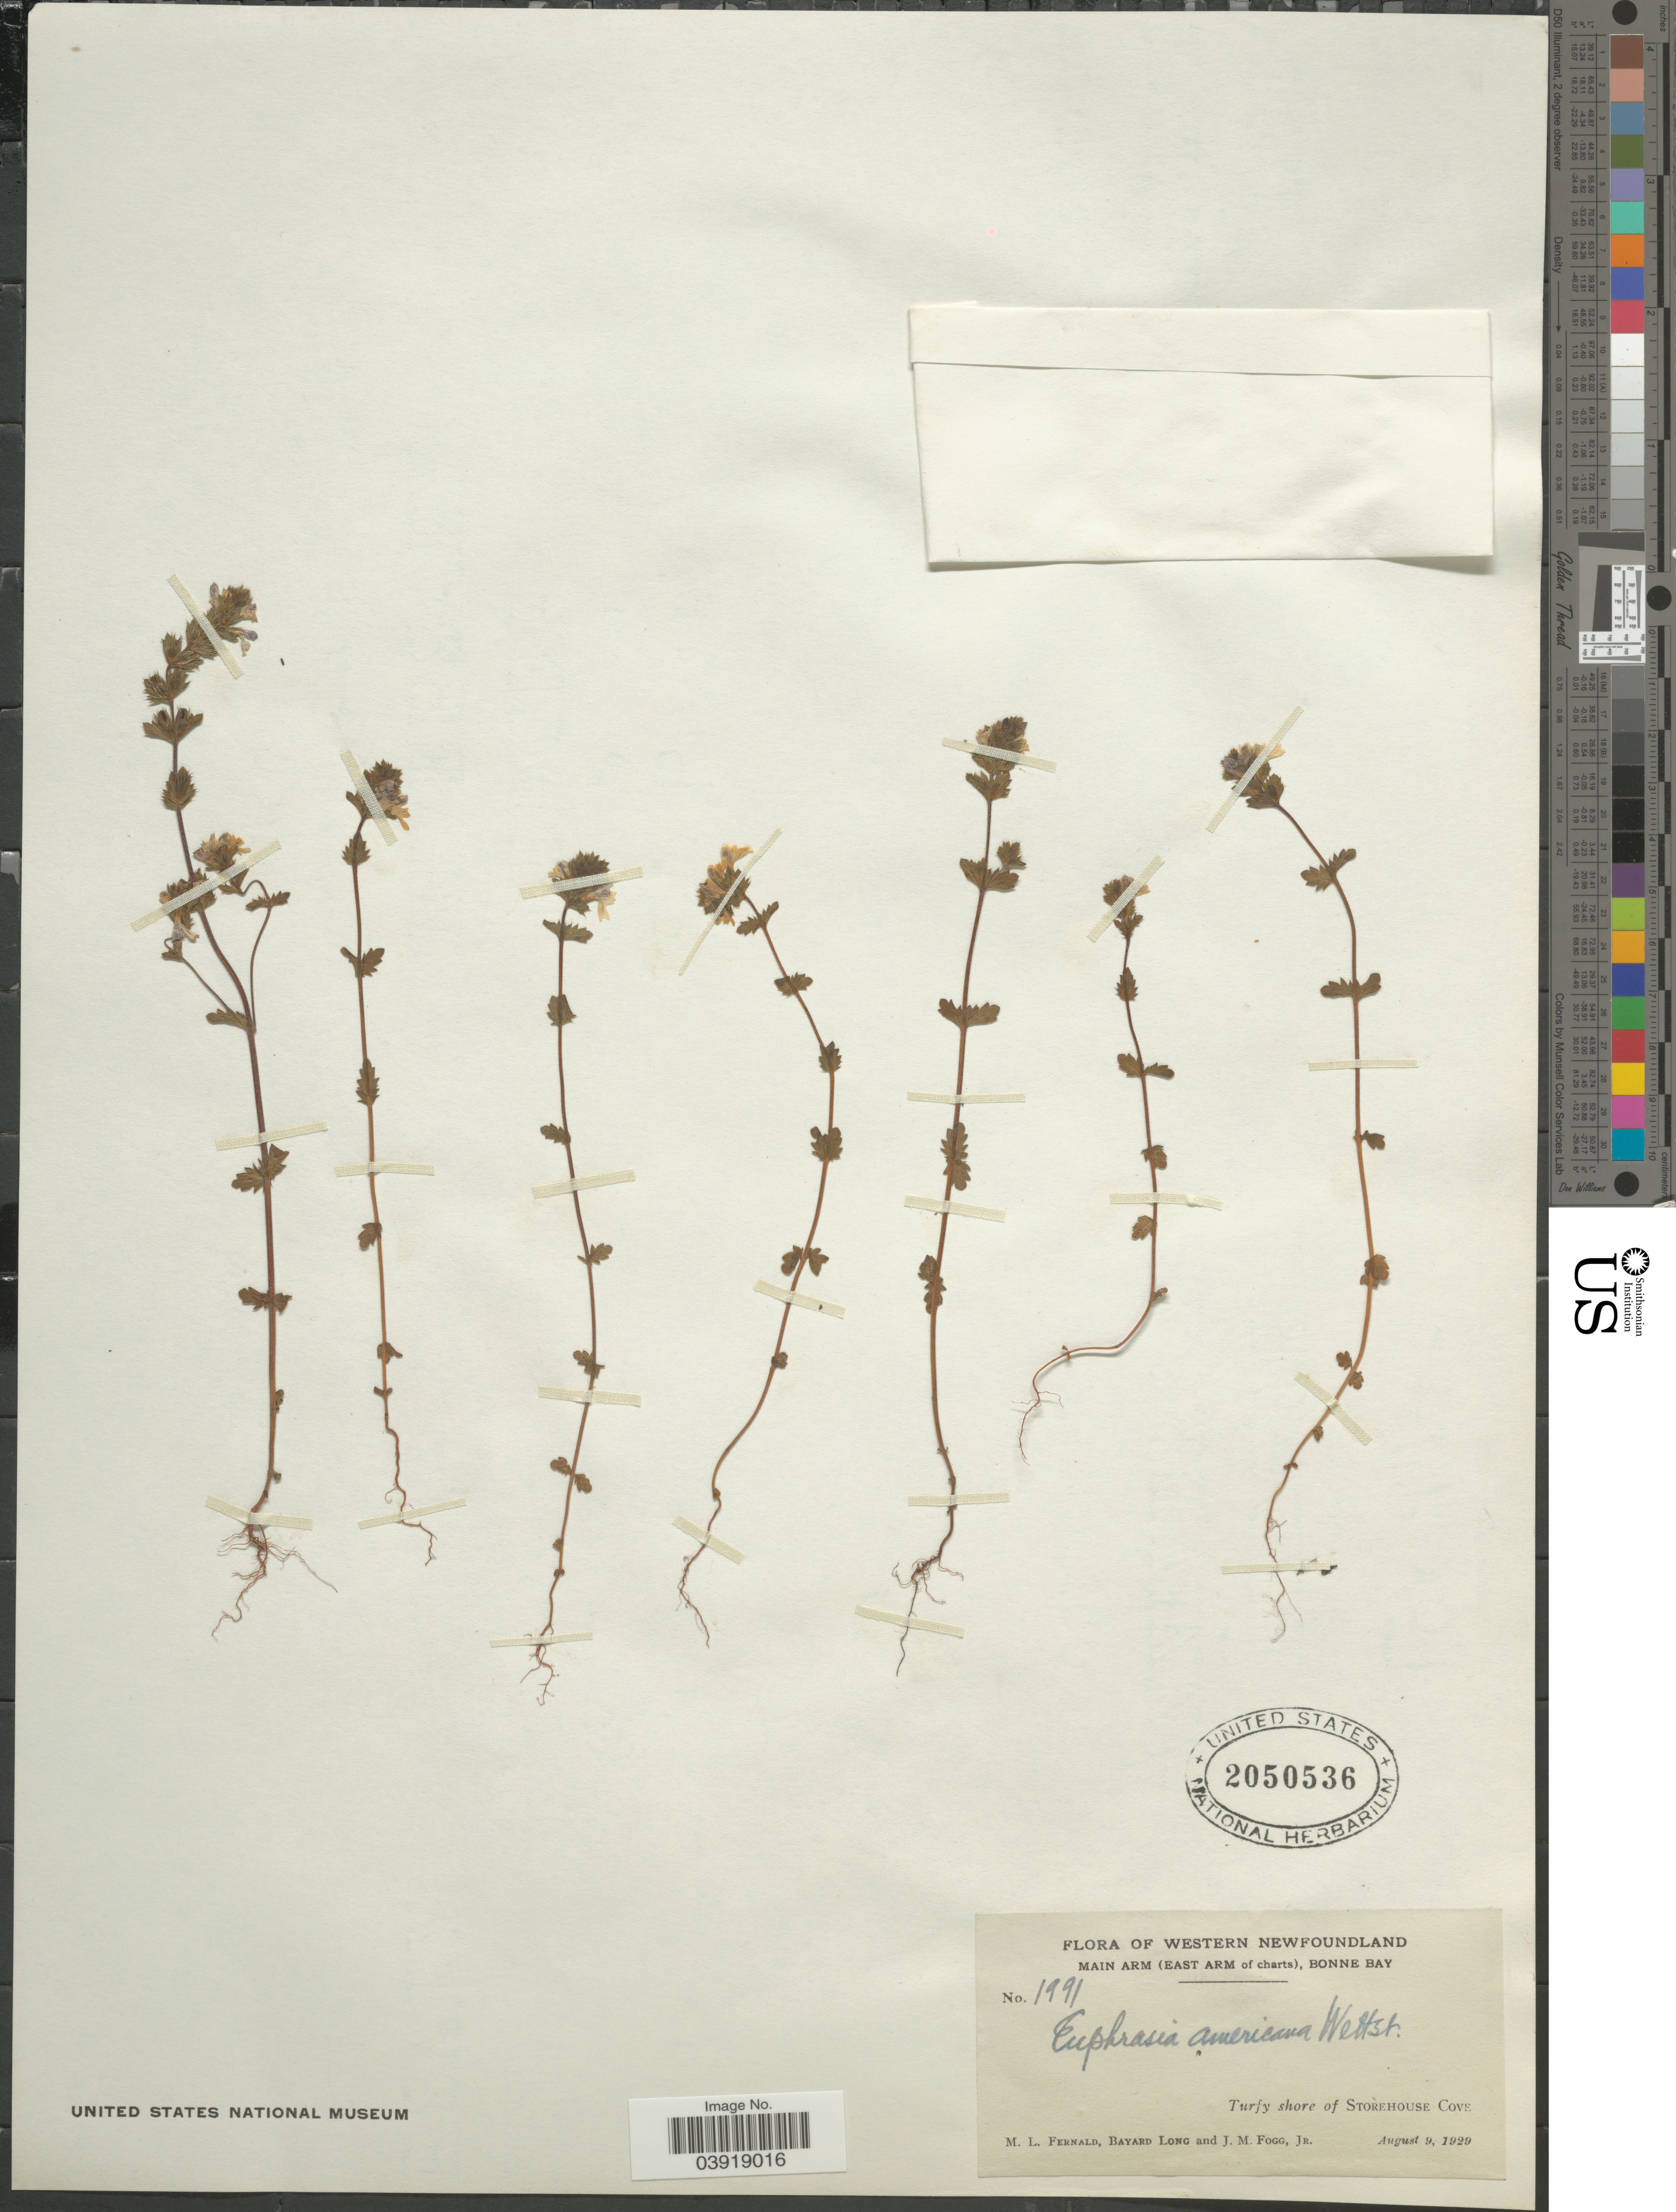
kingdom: Plantae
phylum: Tracheophyta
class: Magnoliopsida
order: Lamiales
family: Orobanchaceae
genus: Euphrasia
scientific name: Euphrasia americana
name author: Wettst.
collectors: M. L. Fernald, B. Long & J. Fogg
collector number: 1991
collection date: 1929-08-09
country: Canada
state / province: Newfoundland and Labrador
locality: Western Newfoundland. Main Arm (East Arm of charts), Bonne Bay. Turfy shore of Storehouse Cove.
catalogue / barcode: US 2050536